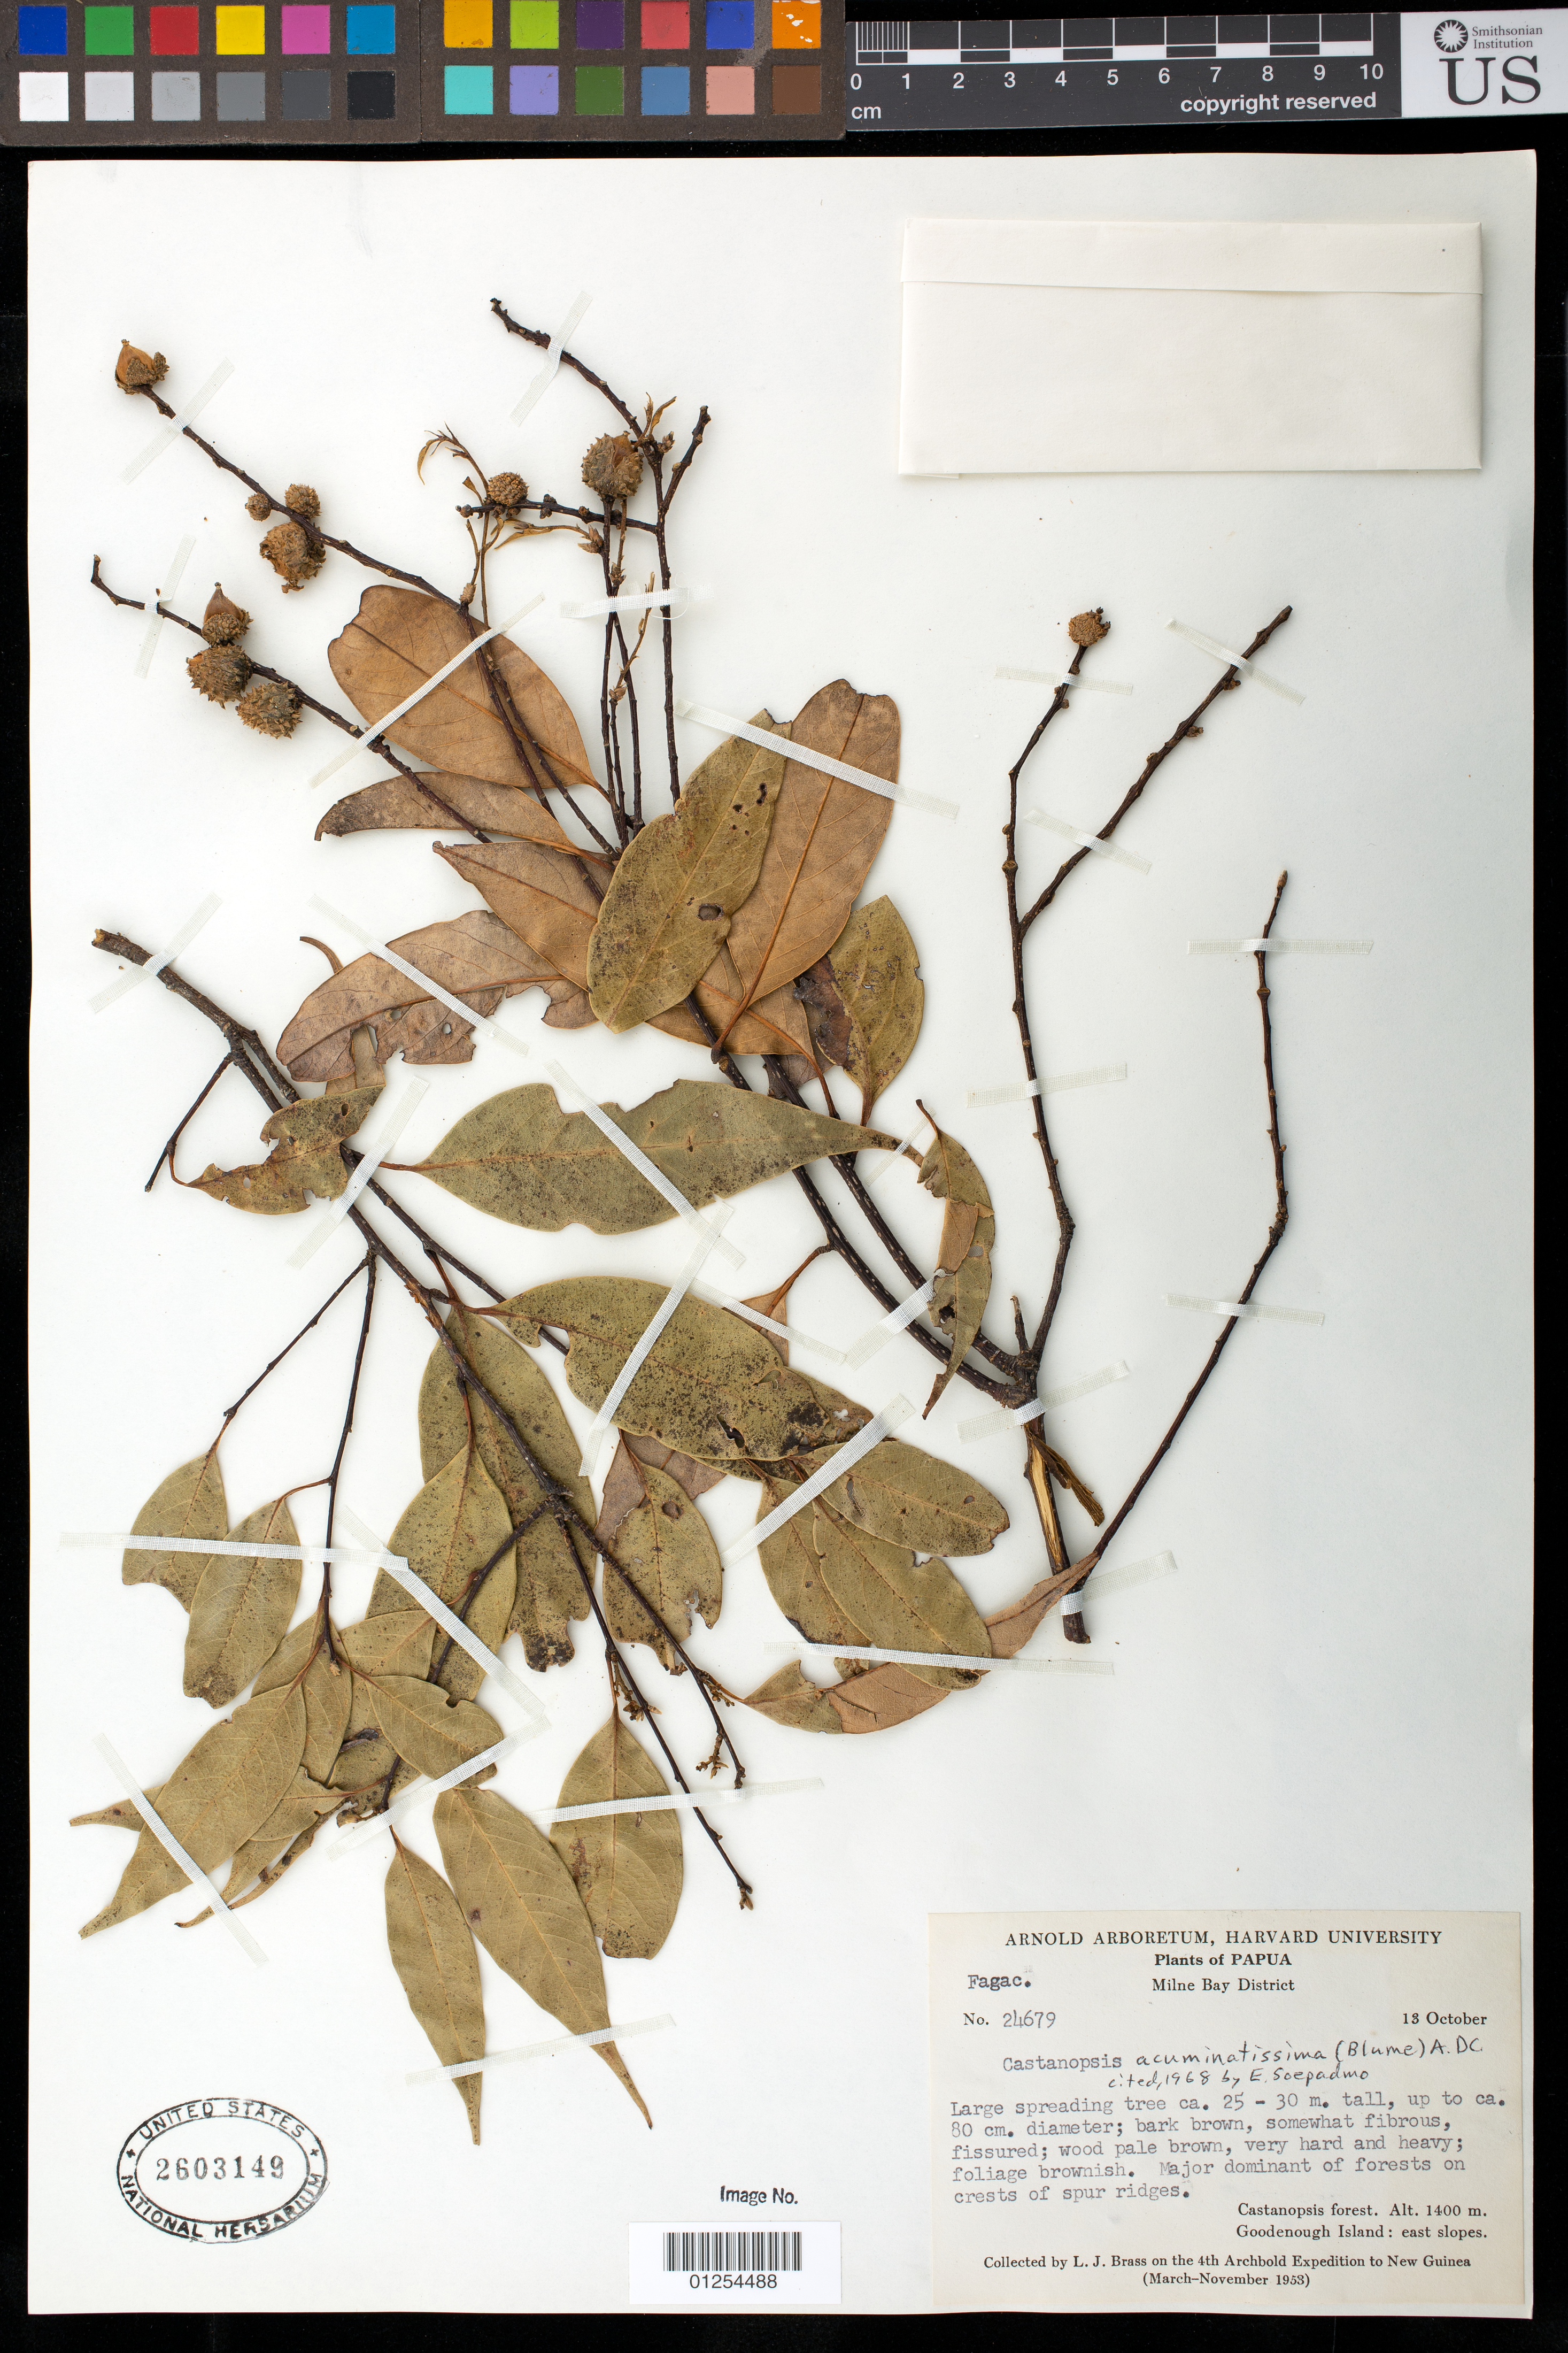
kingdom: Plantae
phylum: Tracheophyta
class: Magnoliopsida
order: Fagales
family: Fagaceae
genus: Castanopsis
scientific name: Castanopsis acuminatissima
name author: (Blume) A. DC.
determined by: Soepadmo, E.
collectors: L. J. Brass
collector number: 24679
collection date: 1953-03/1953-11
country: Papua New Guinea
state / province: Milne Bay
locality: Milne Bay District. Goodenough Island: east slopes.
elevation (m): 1450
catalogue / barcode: US 2603149